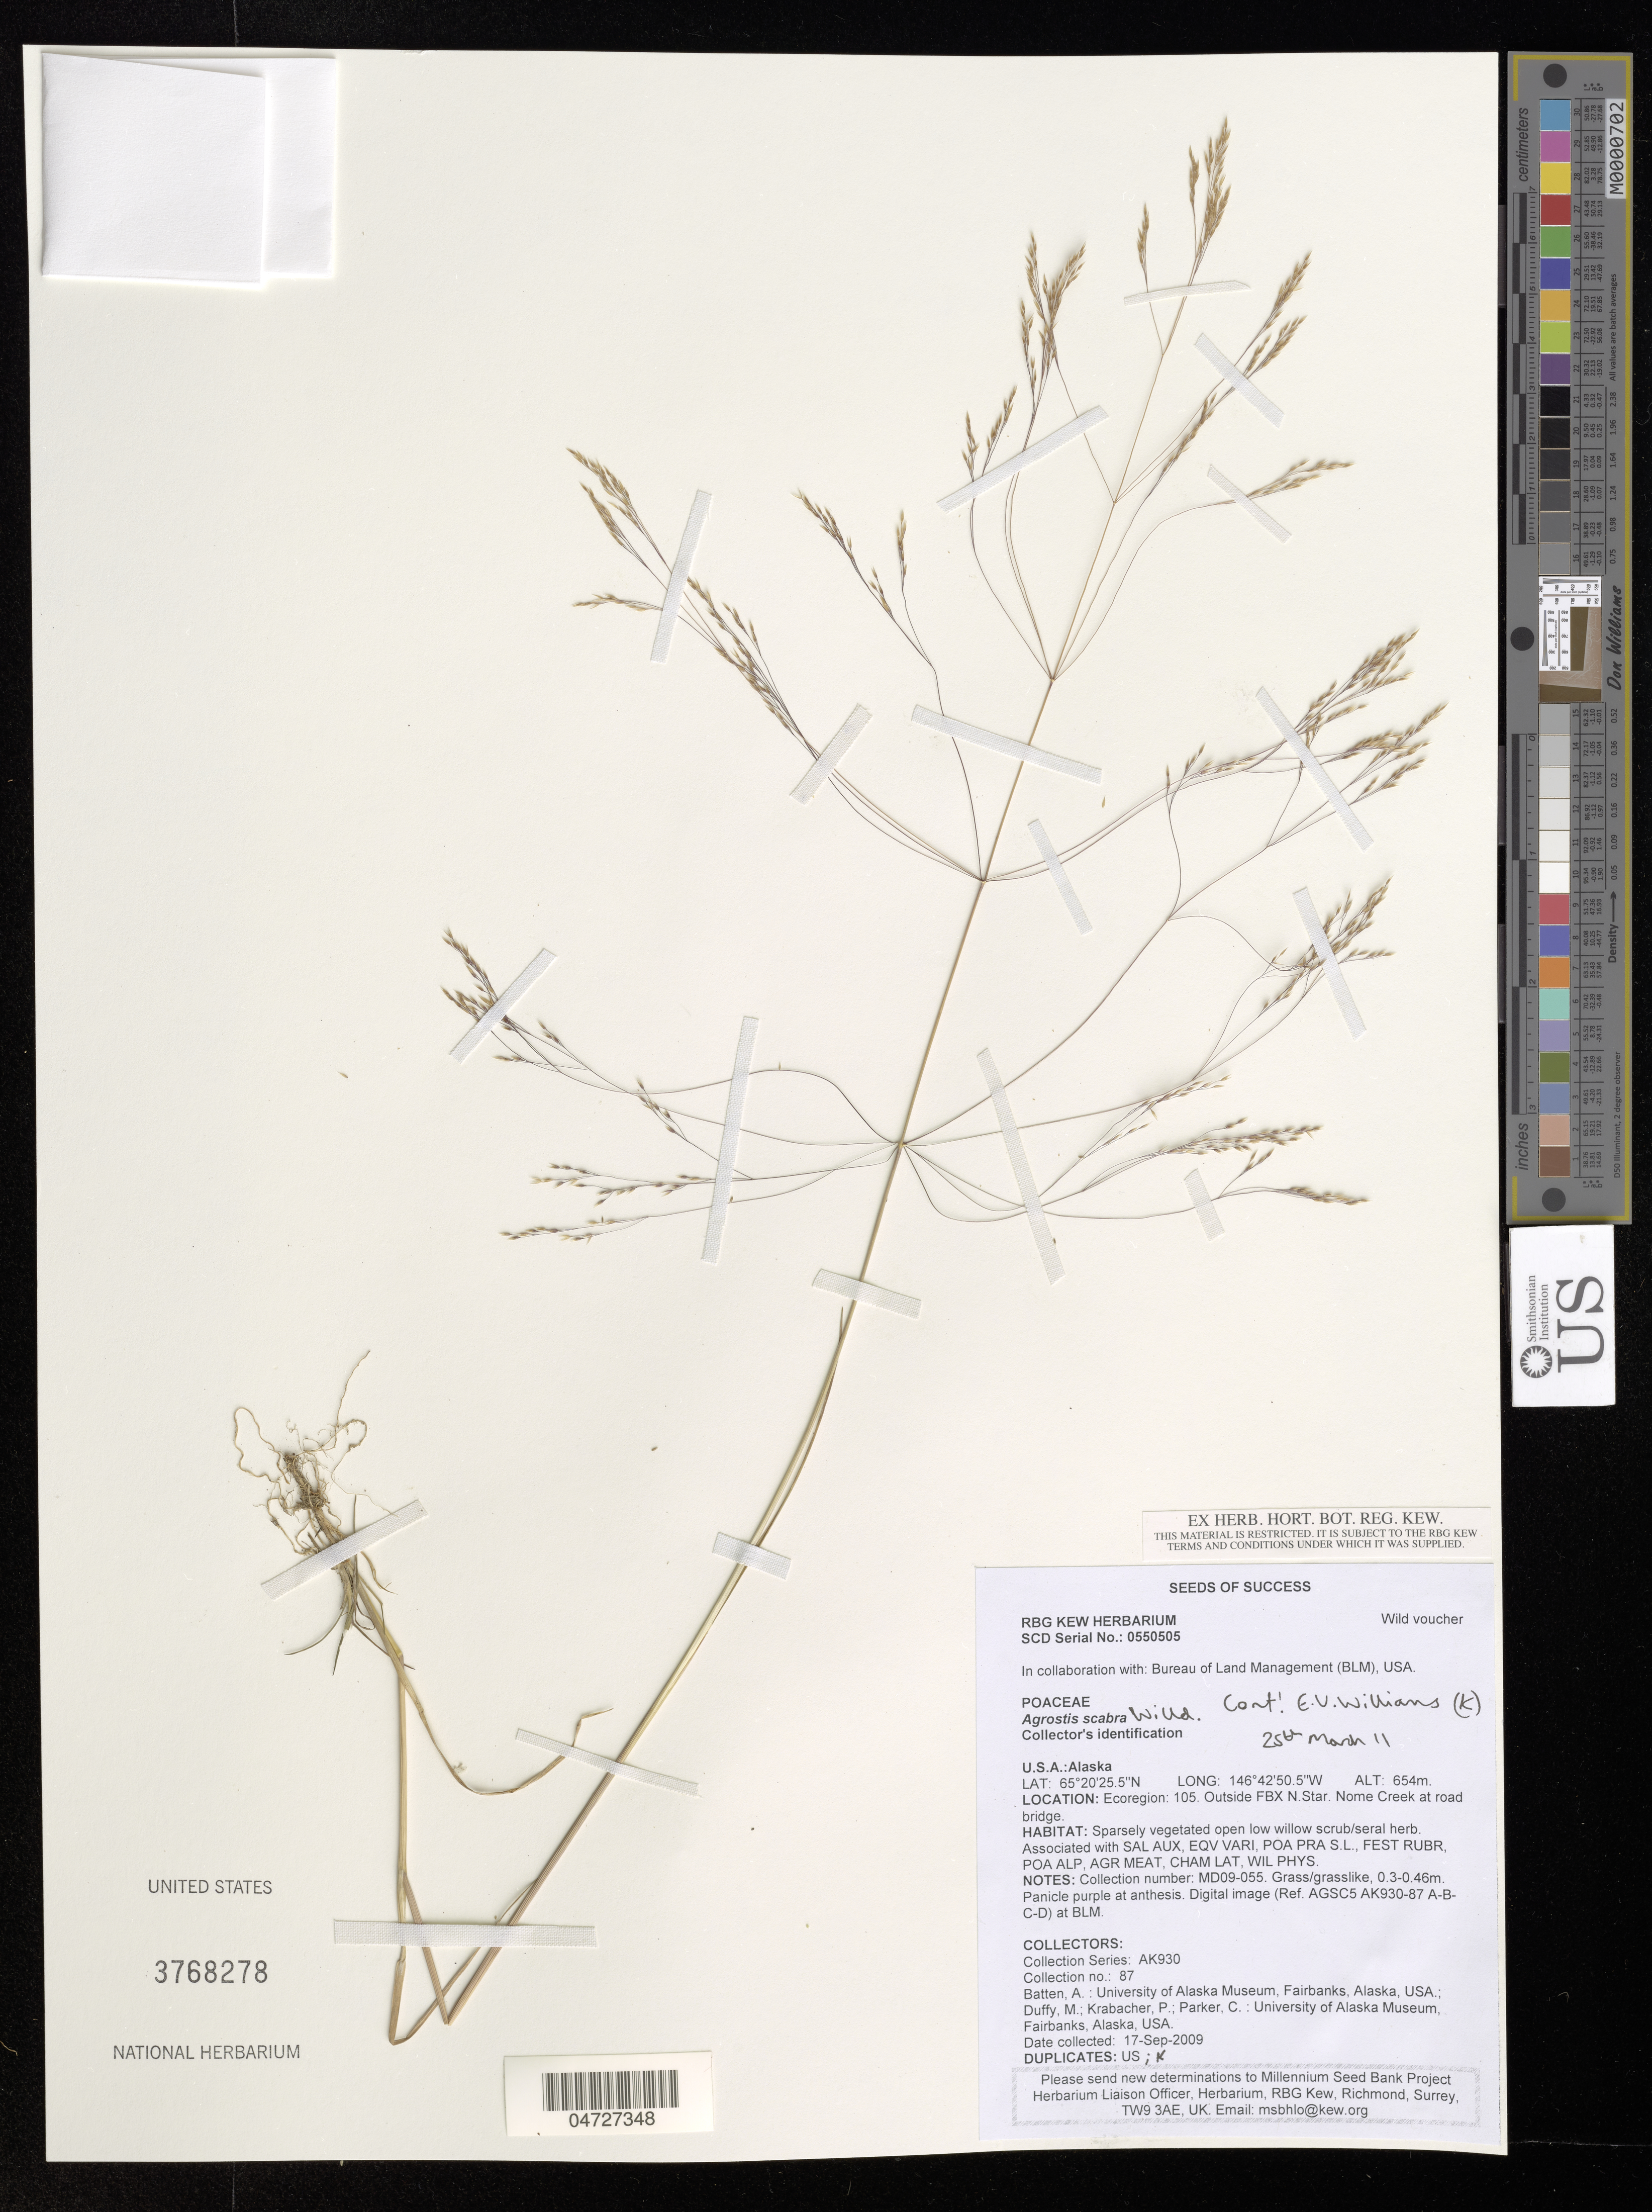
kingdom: Plantae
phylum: Tracheophyta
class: Liliopsida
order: Poales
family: Poaceae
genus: Agrostis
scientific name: Agrostis scabra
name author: Willd.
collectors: A. Batten, M. Duffy, P. Krabacher & C. Parker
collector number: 87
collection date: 2009-09-17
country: United States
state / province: Alaska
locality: Ecoregion: 105. Outside FBX N. Star. Nome Creek at road bridge.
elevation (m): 654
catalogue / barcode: US 3768278